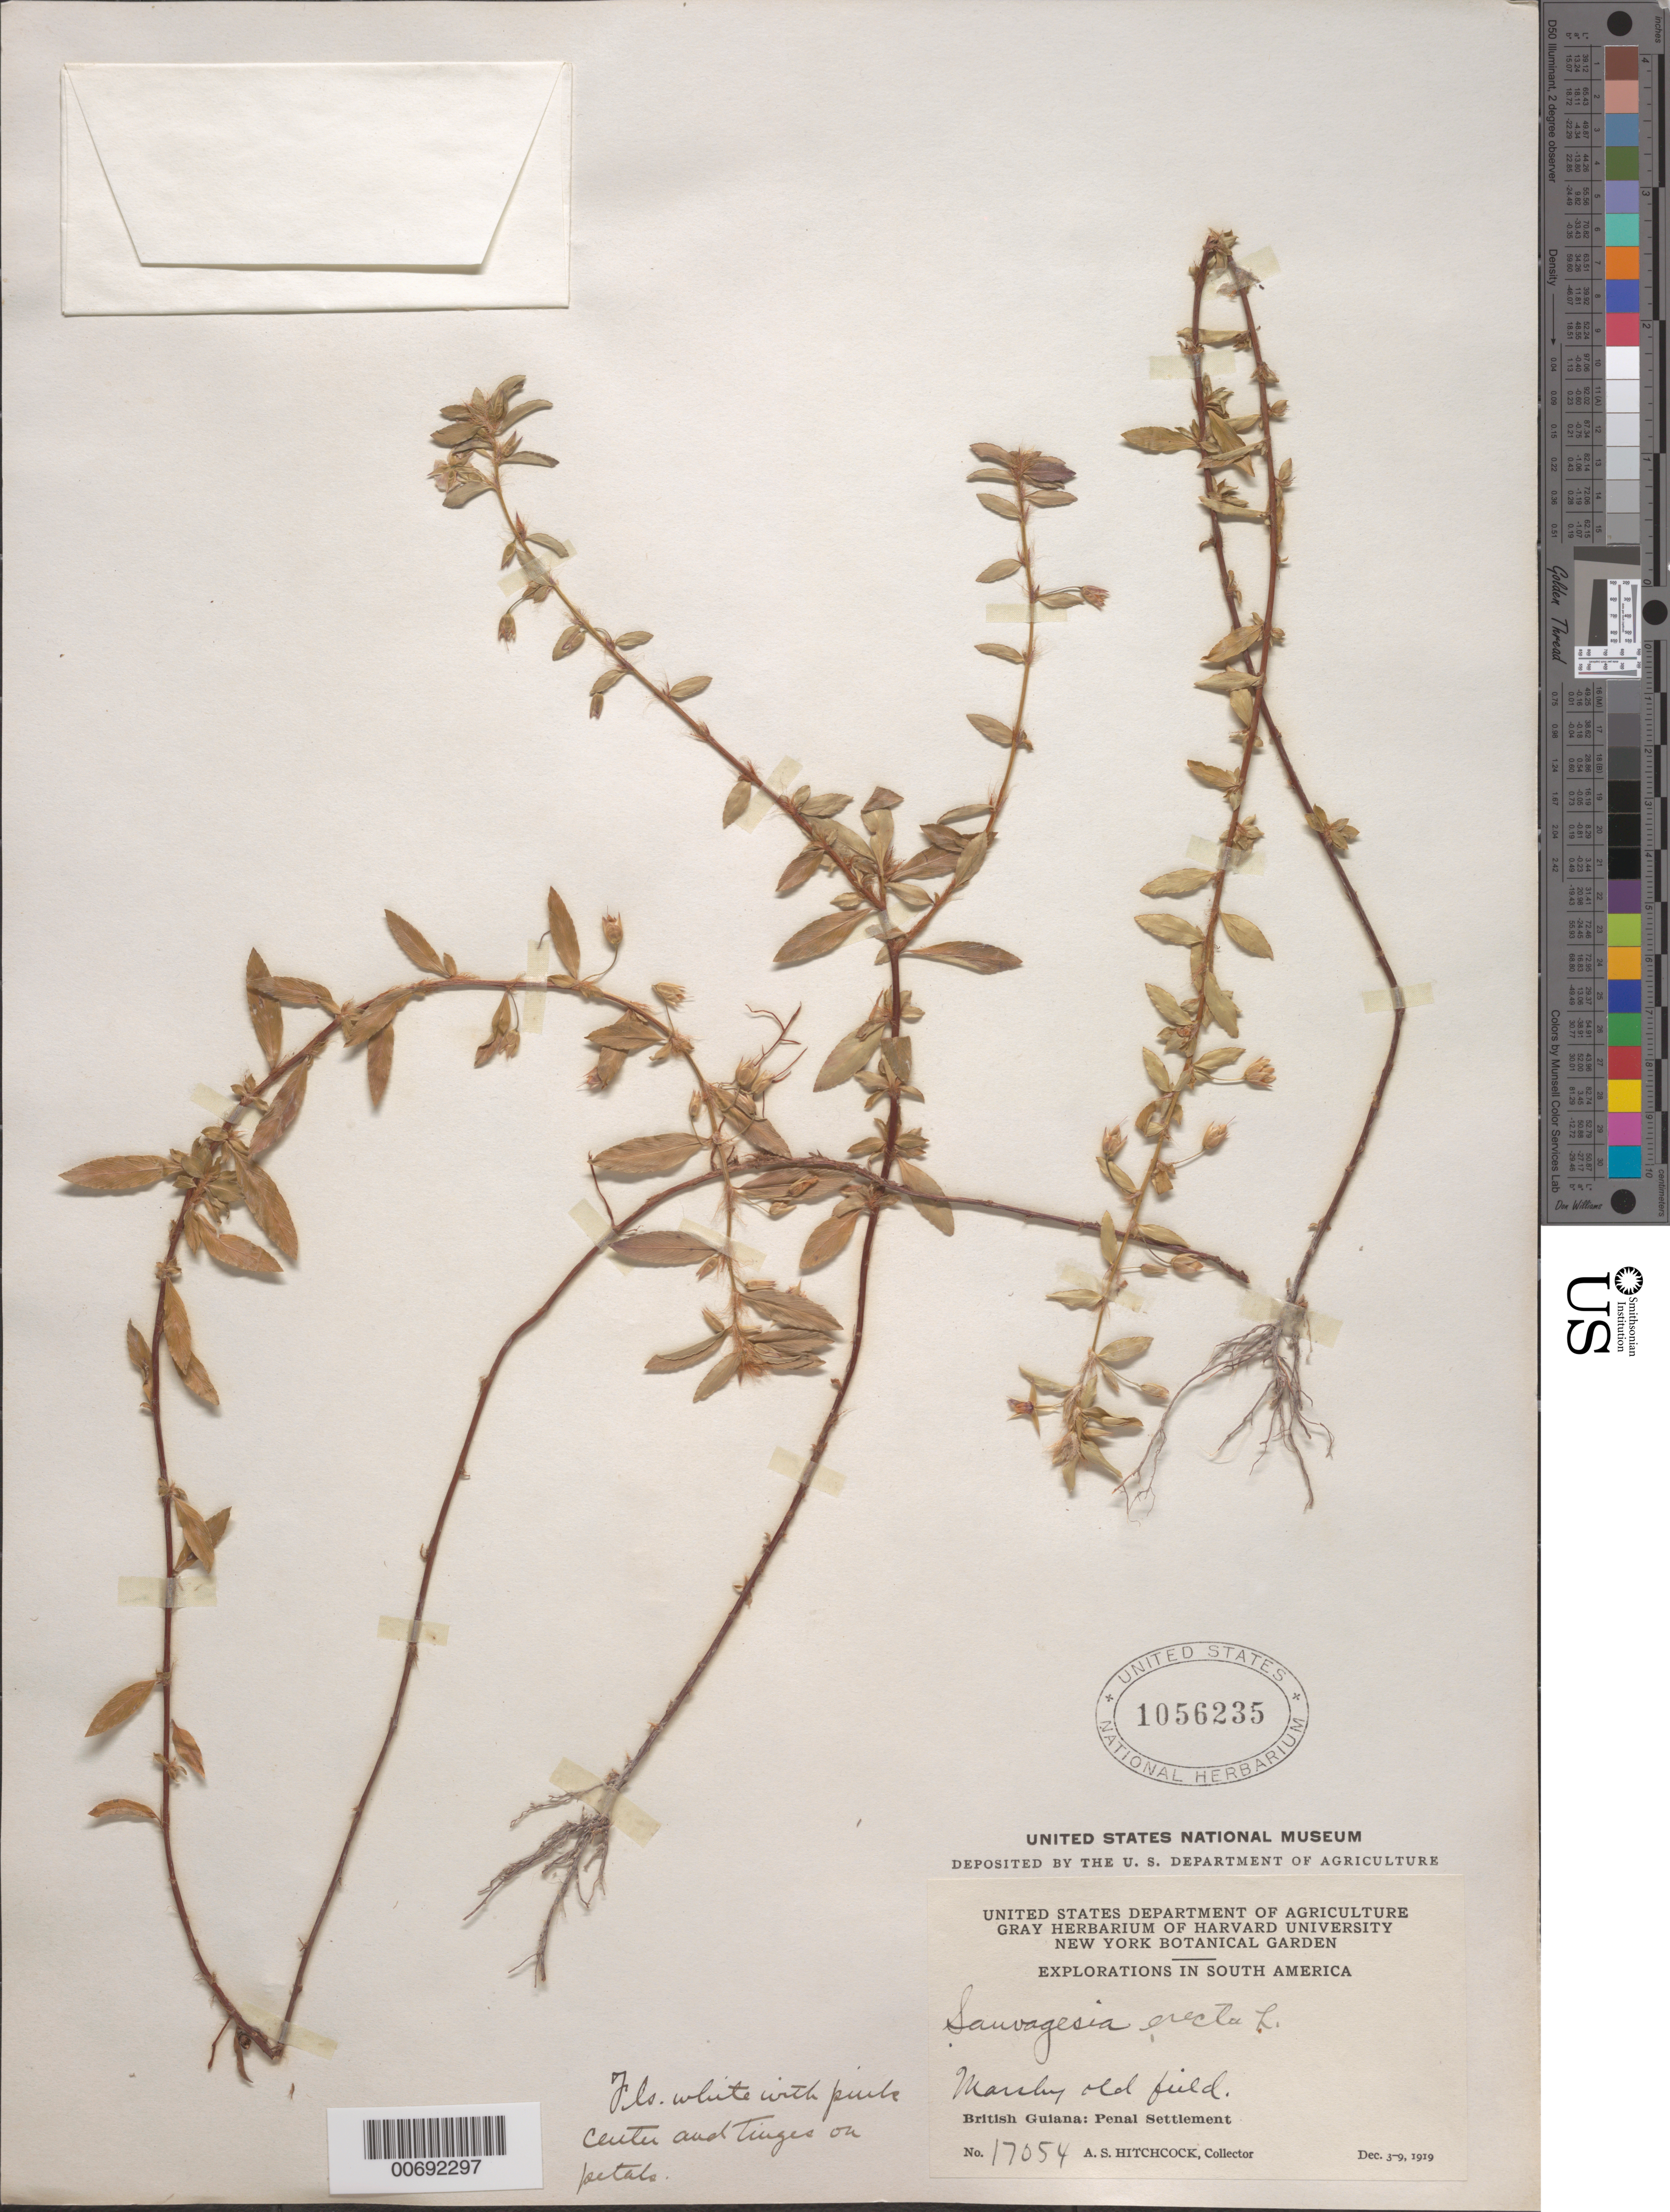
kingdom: Plantae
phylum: Tracheophyta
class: Magnoliopsida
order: Malpighiales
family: Ochnaceae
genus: Sauvagesia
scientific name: Sauvagesia erecta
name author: L.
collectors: A. S. Hitchcock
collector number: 17054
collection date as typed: Dec. 3-9, 1919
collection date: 1919-12-03/1919-12-09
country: Guyana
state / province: Cuyuni-Mazaruni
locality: Penal Settlement, on W side of Essequibo River, near mouth of Mazaruni River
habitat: Marshy old field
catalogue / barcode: US 1056235